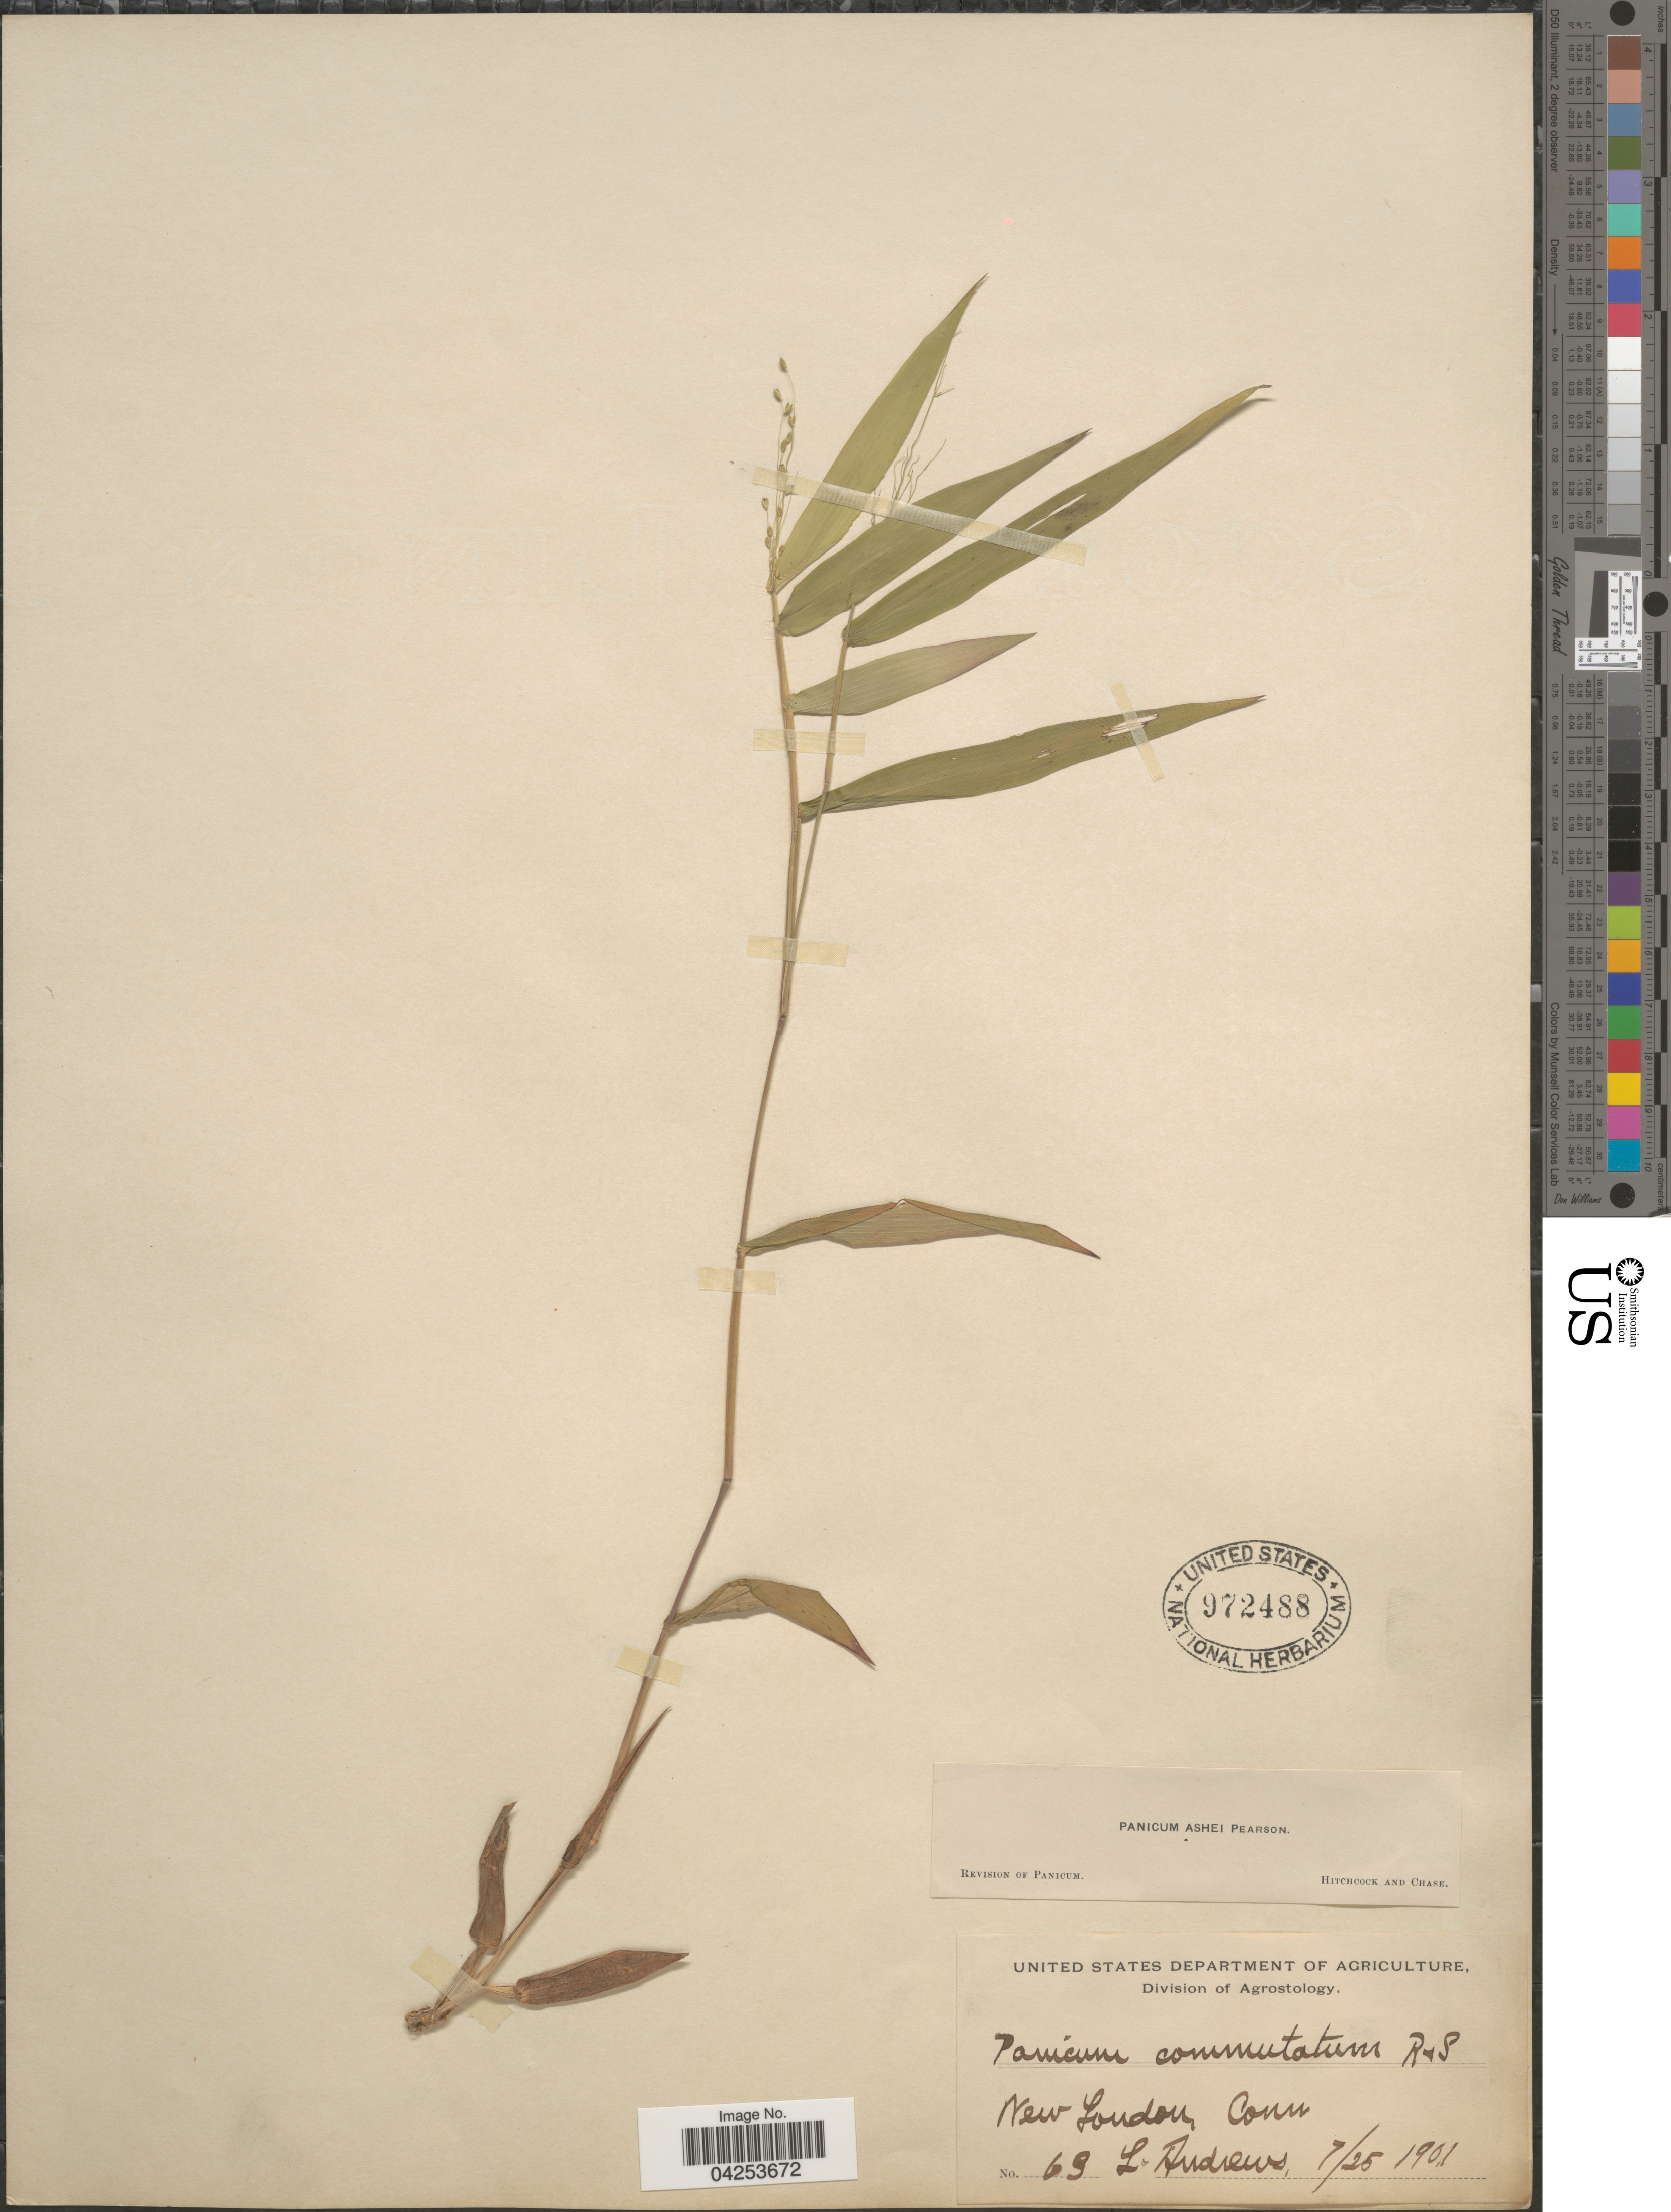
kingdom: Plantae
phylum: Tracheophyta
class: Liliopsida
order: Poales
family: Poaceae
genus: Dichanthelium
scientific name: Dichanthelium commutatum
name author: (Schult.) Gould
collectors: L. Andrews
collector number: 63*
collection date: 1901-07-25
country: United States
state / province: Connecticut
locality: New London.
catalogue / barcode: US 972488